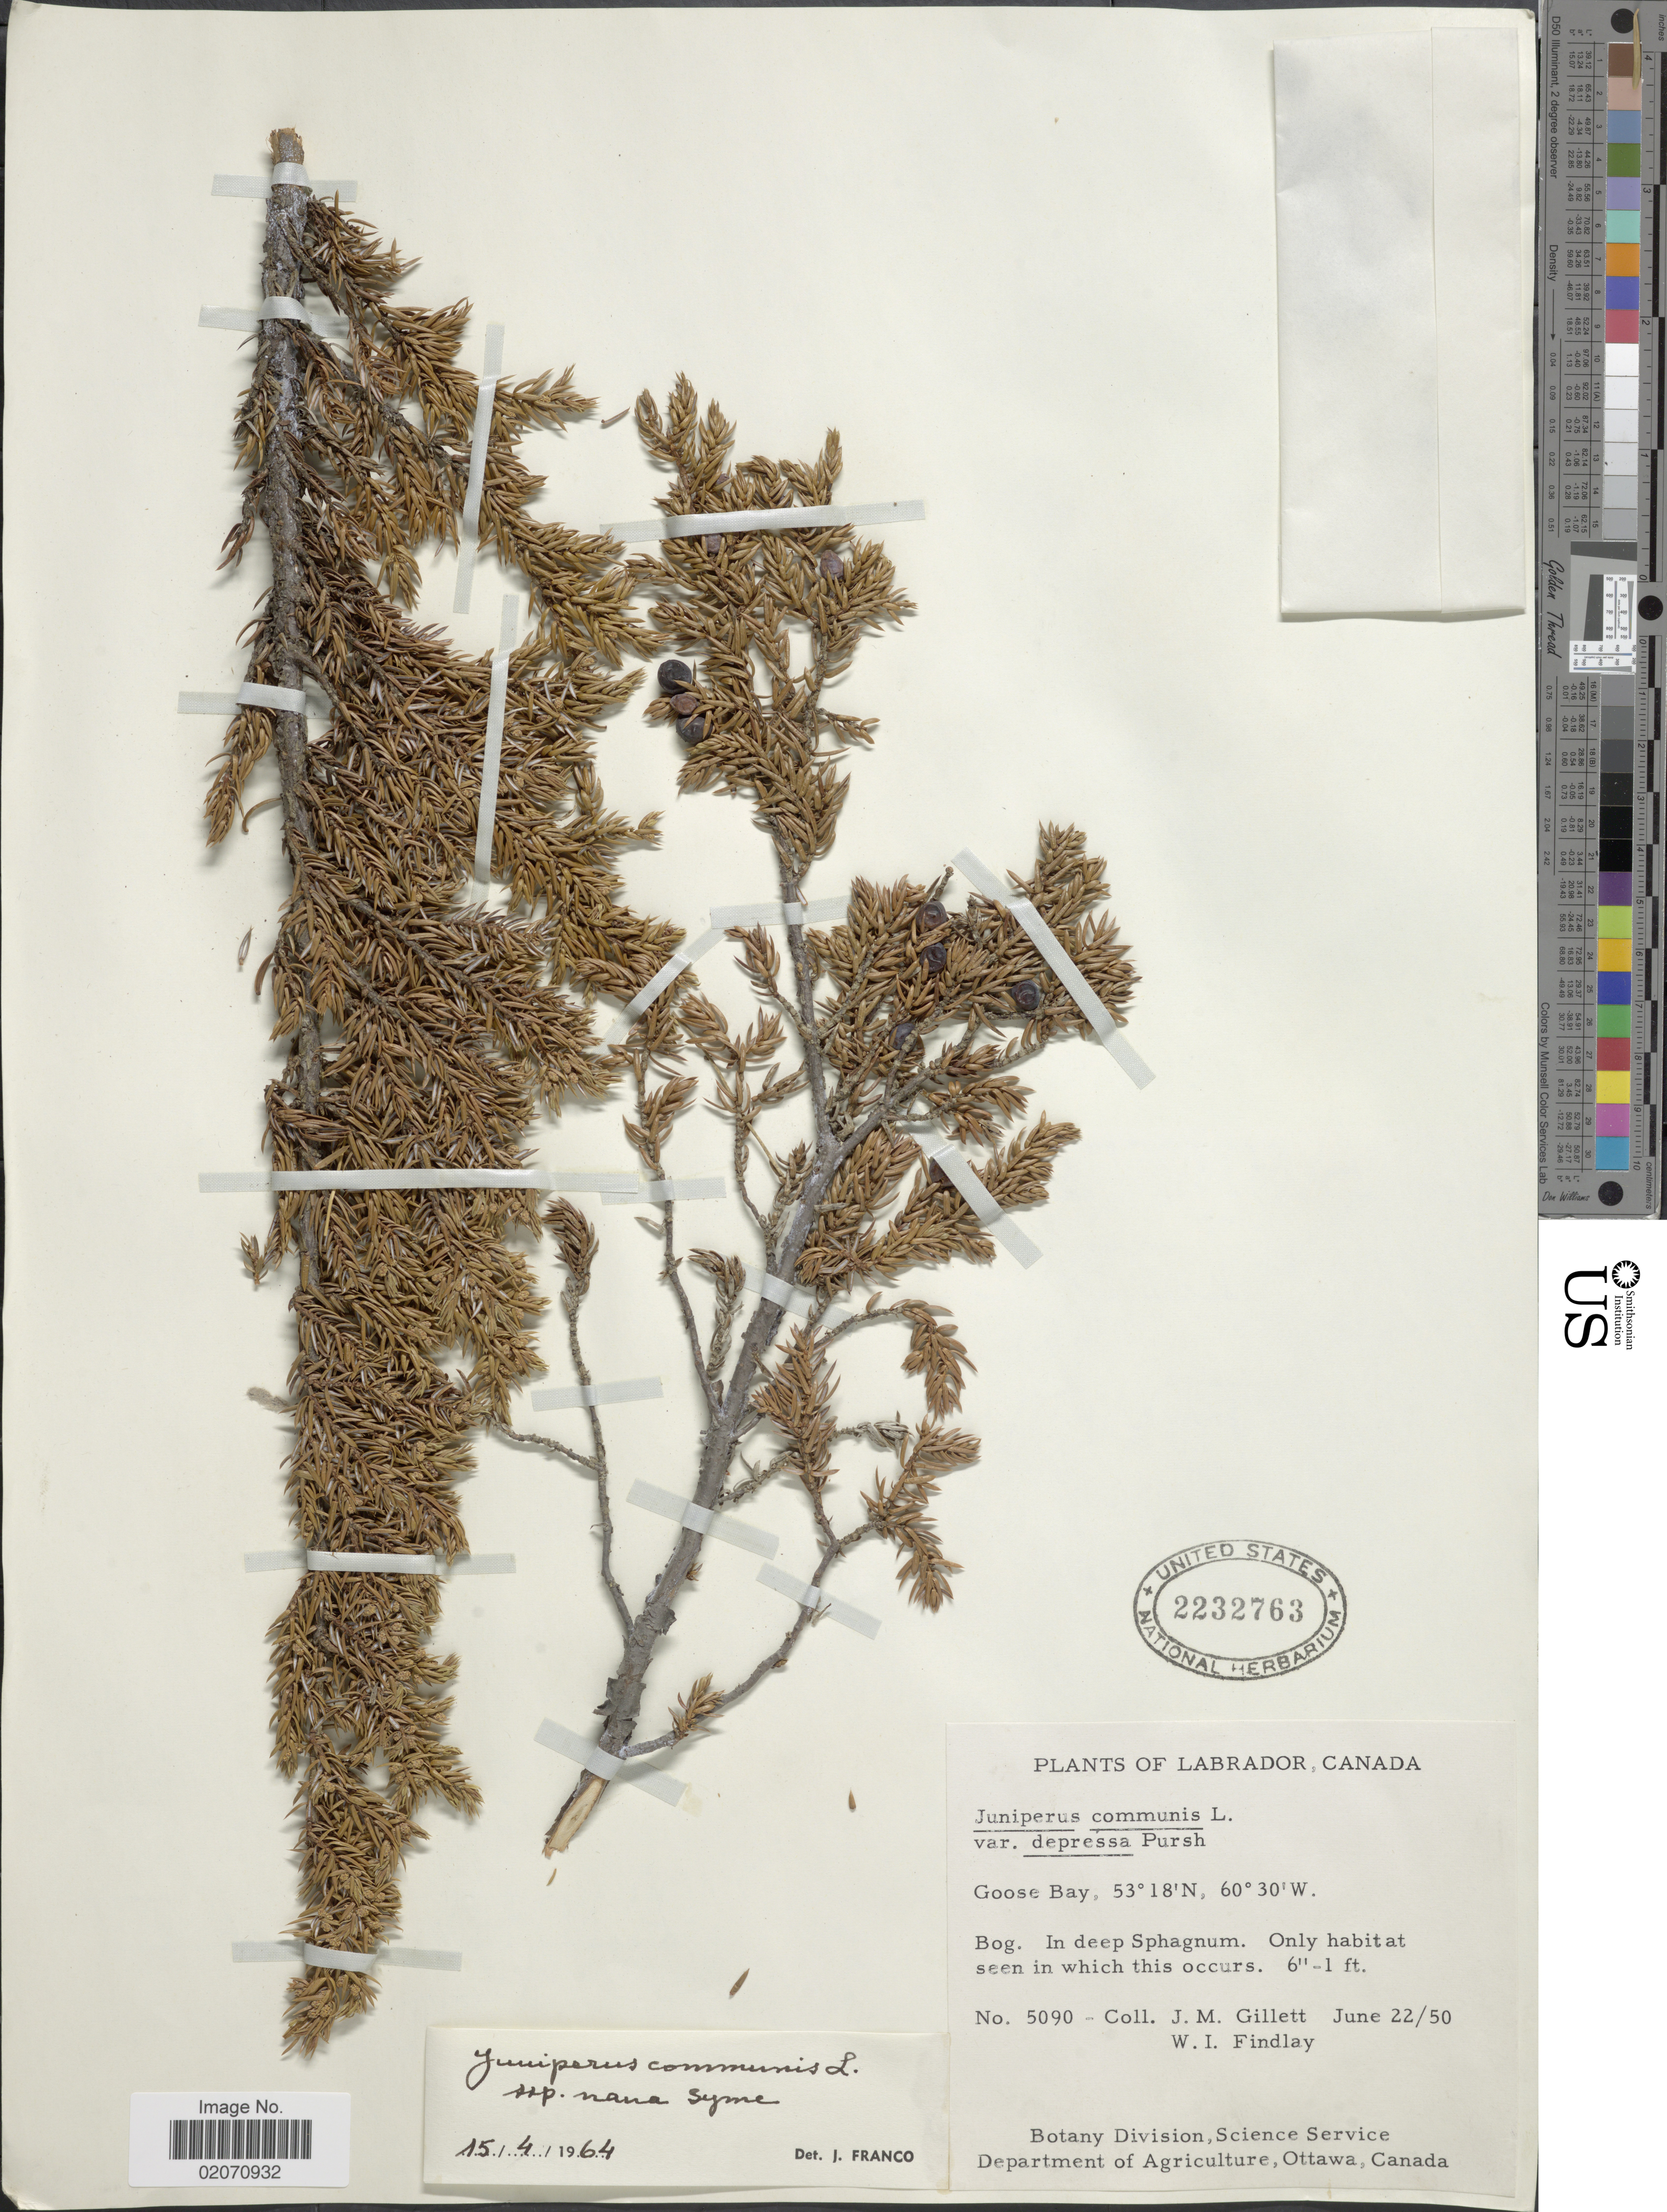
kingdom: Plantae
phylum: Tracheophyta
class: Pinopsida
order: Pinales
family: Cupressaceae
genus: Juniperus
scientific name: Juniperus communis subsp. nana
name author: (Willd.) Syme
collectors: J. M. Gillett & W. Findlay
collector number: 5090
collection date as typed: Transcribed d/m/y: 22/6/50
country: Canada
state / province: Newfoundland and Labrador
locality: Labrador, Goose Bay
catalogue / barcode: US 2232763